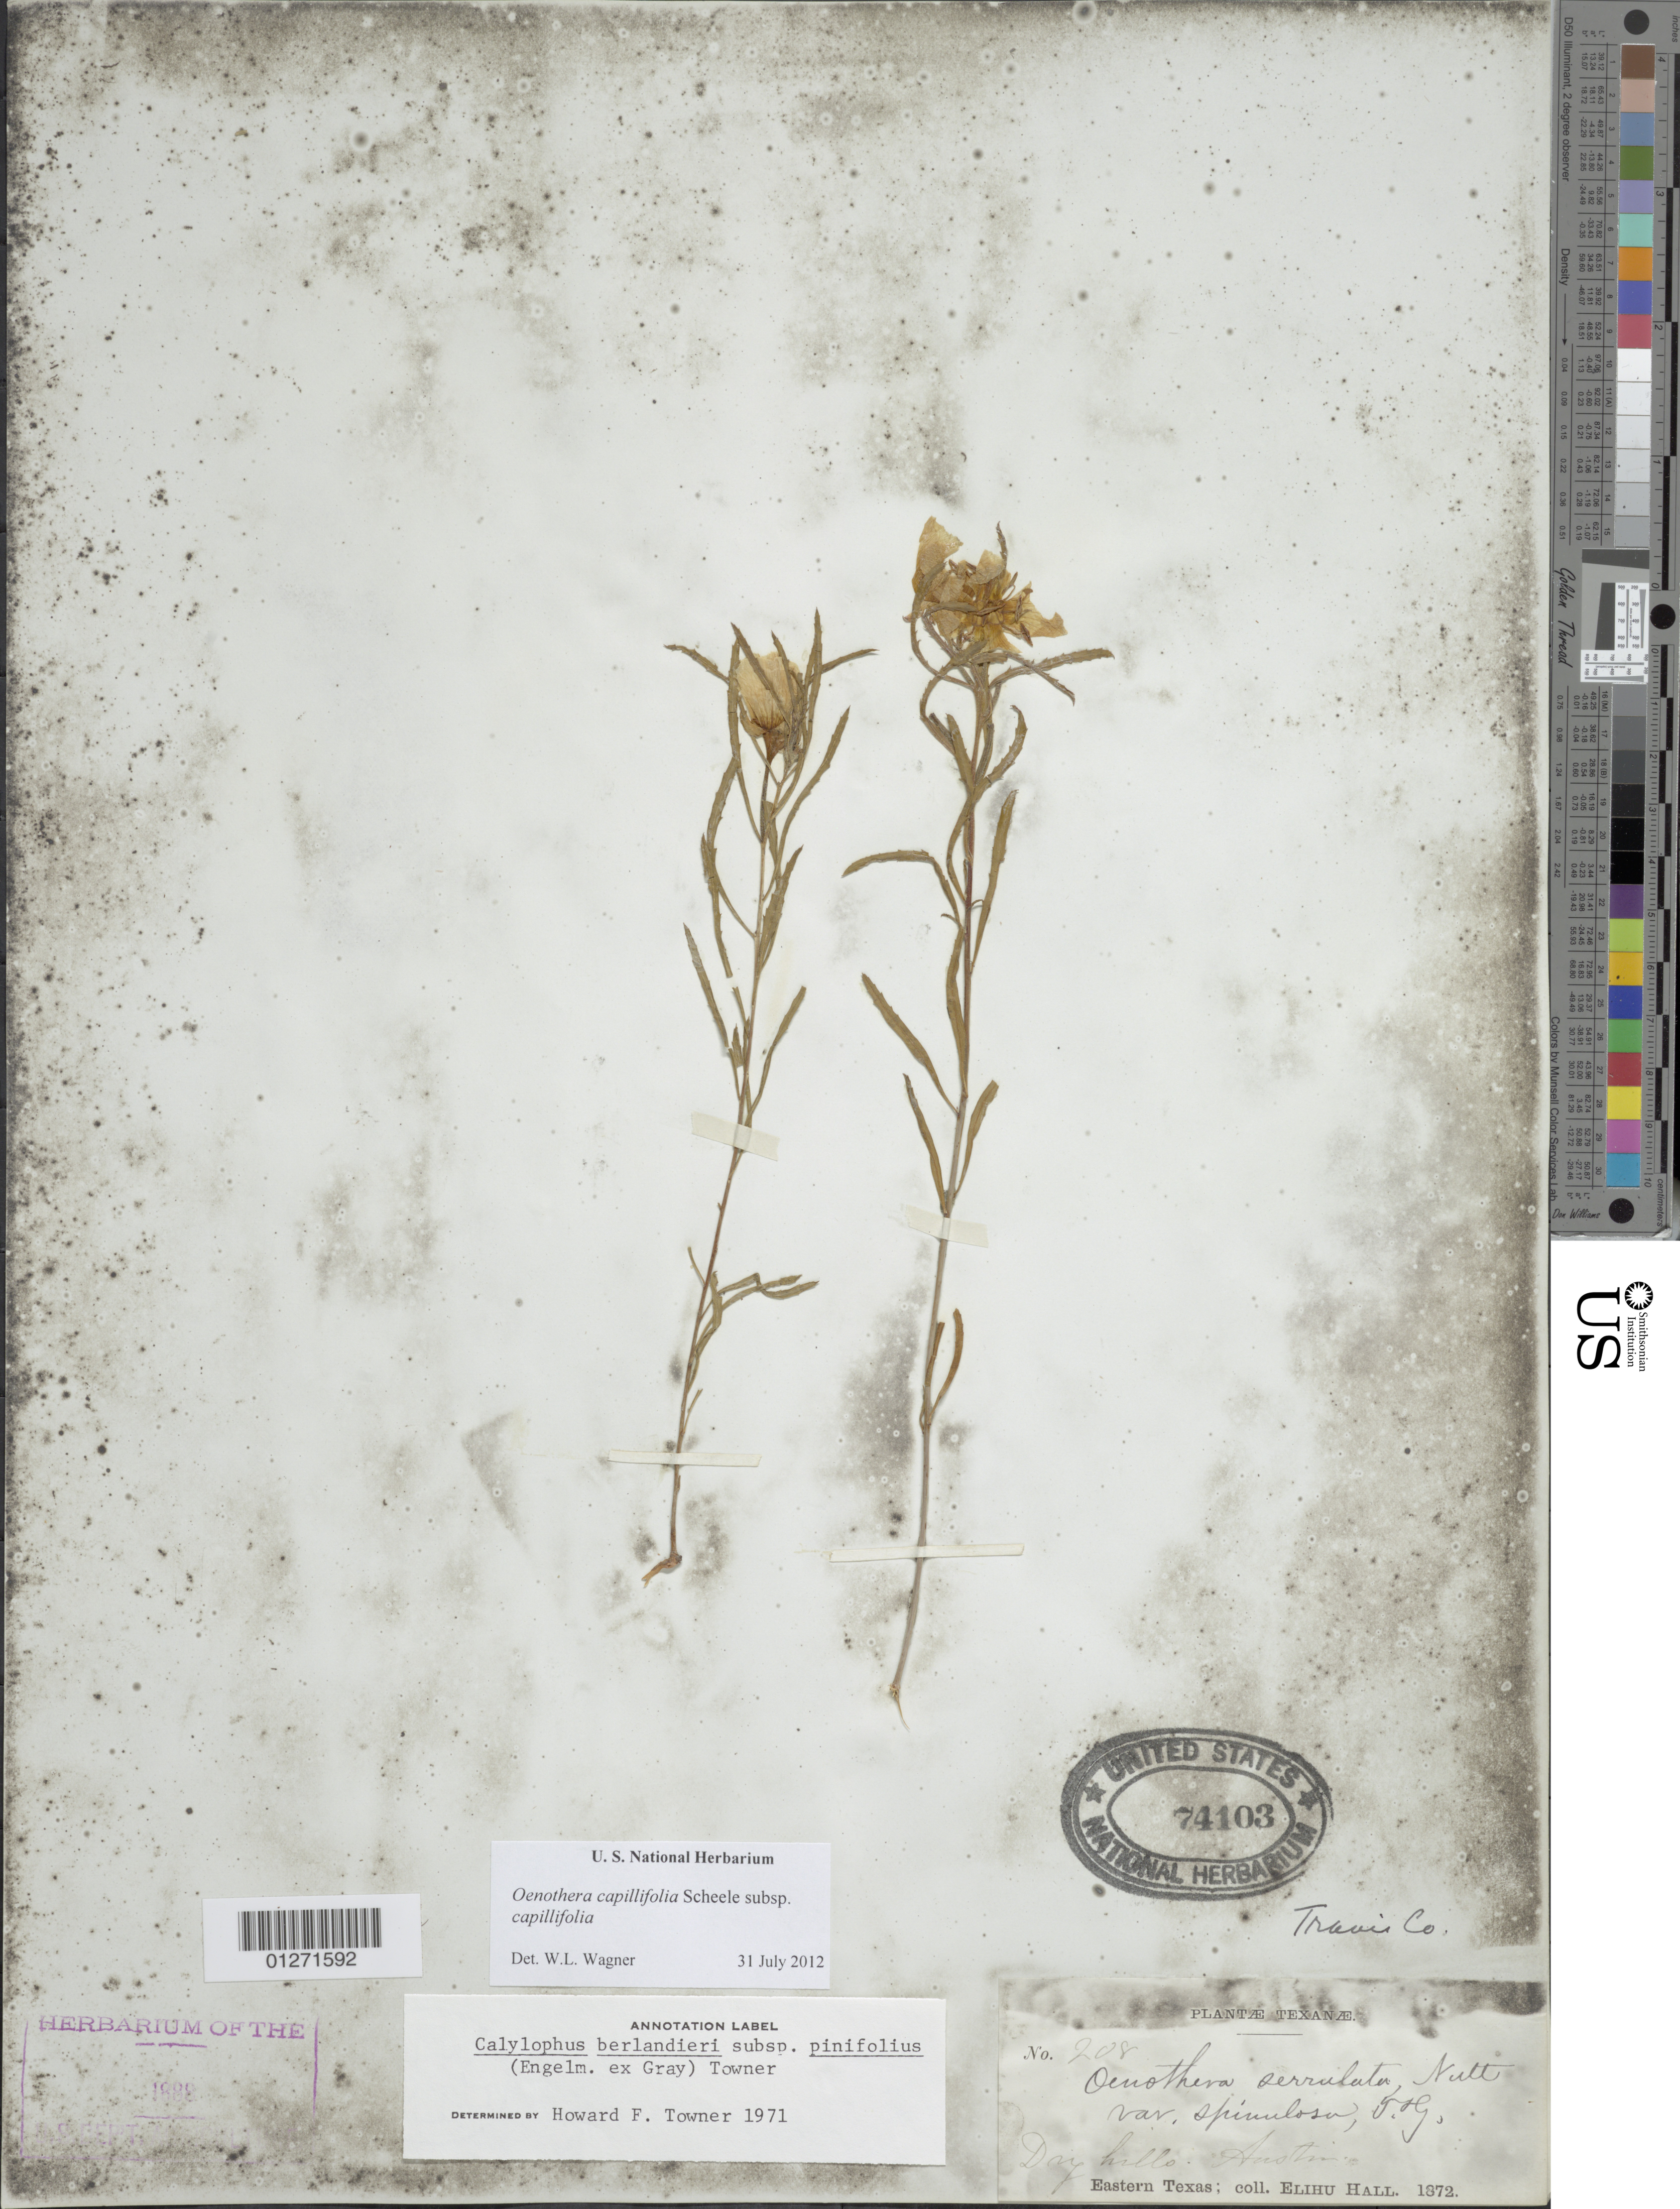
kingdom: Plantae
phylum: Tracheophyta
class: Magnoliopsida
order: Myrtales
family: Onagraceae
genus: Oenothera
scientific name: Oenothera capillifolia subsp. capillifolia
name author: Scheele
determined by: Wagner, W. L., (BOT), Smithsonian Institution - National Museum of Natural History (UNITED STATES)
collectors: E. Hall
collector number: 208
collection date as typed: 1872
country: United States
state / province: Texas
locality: Austin.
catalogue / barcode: US 74103